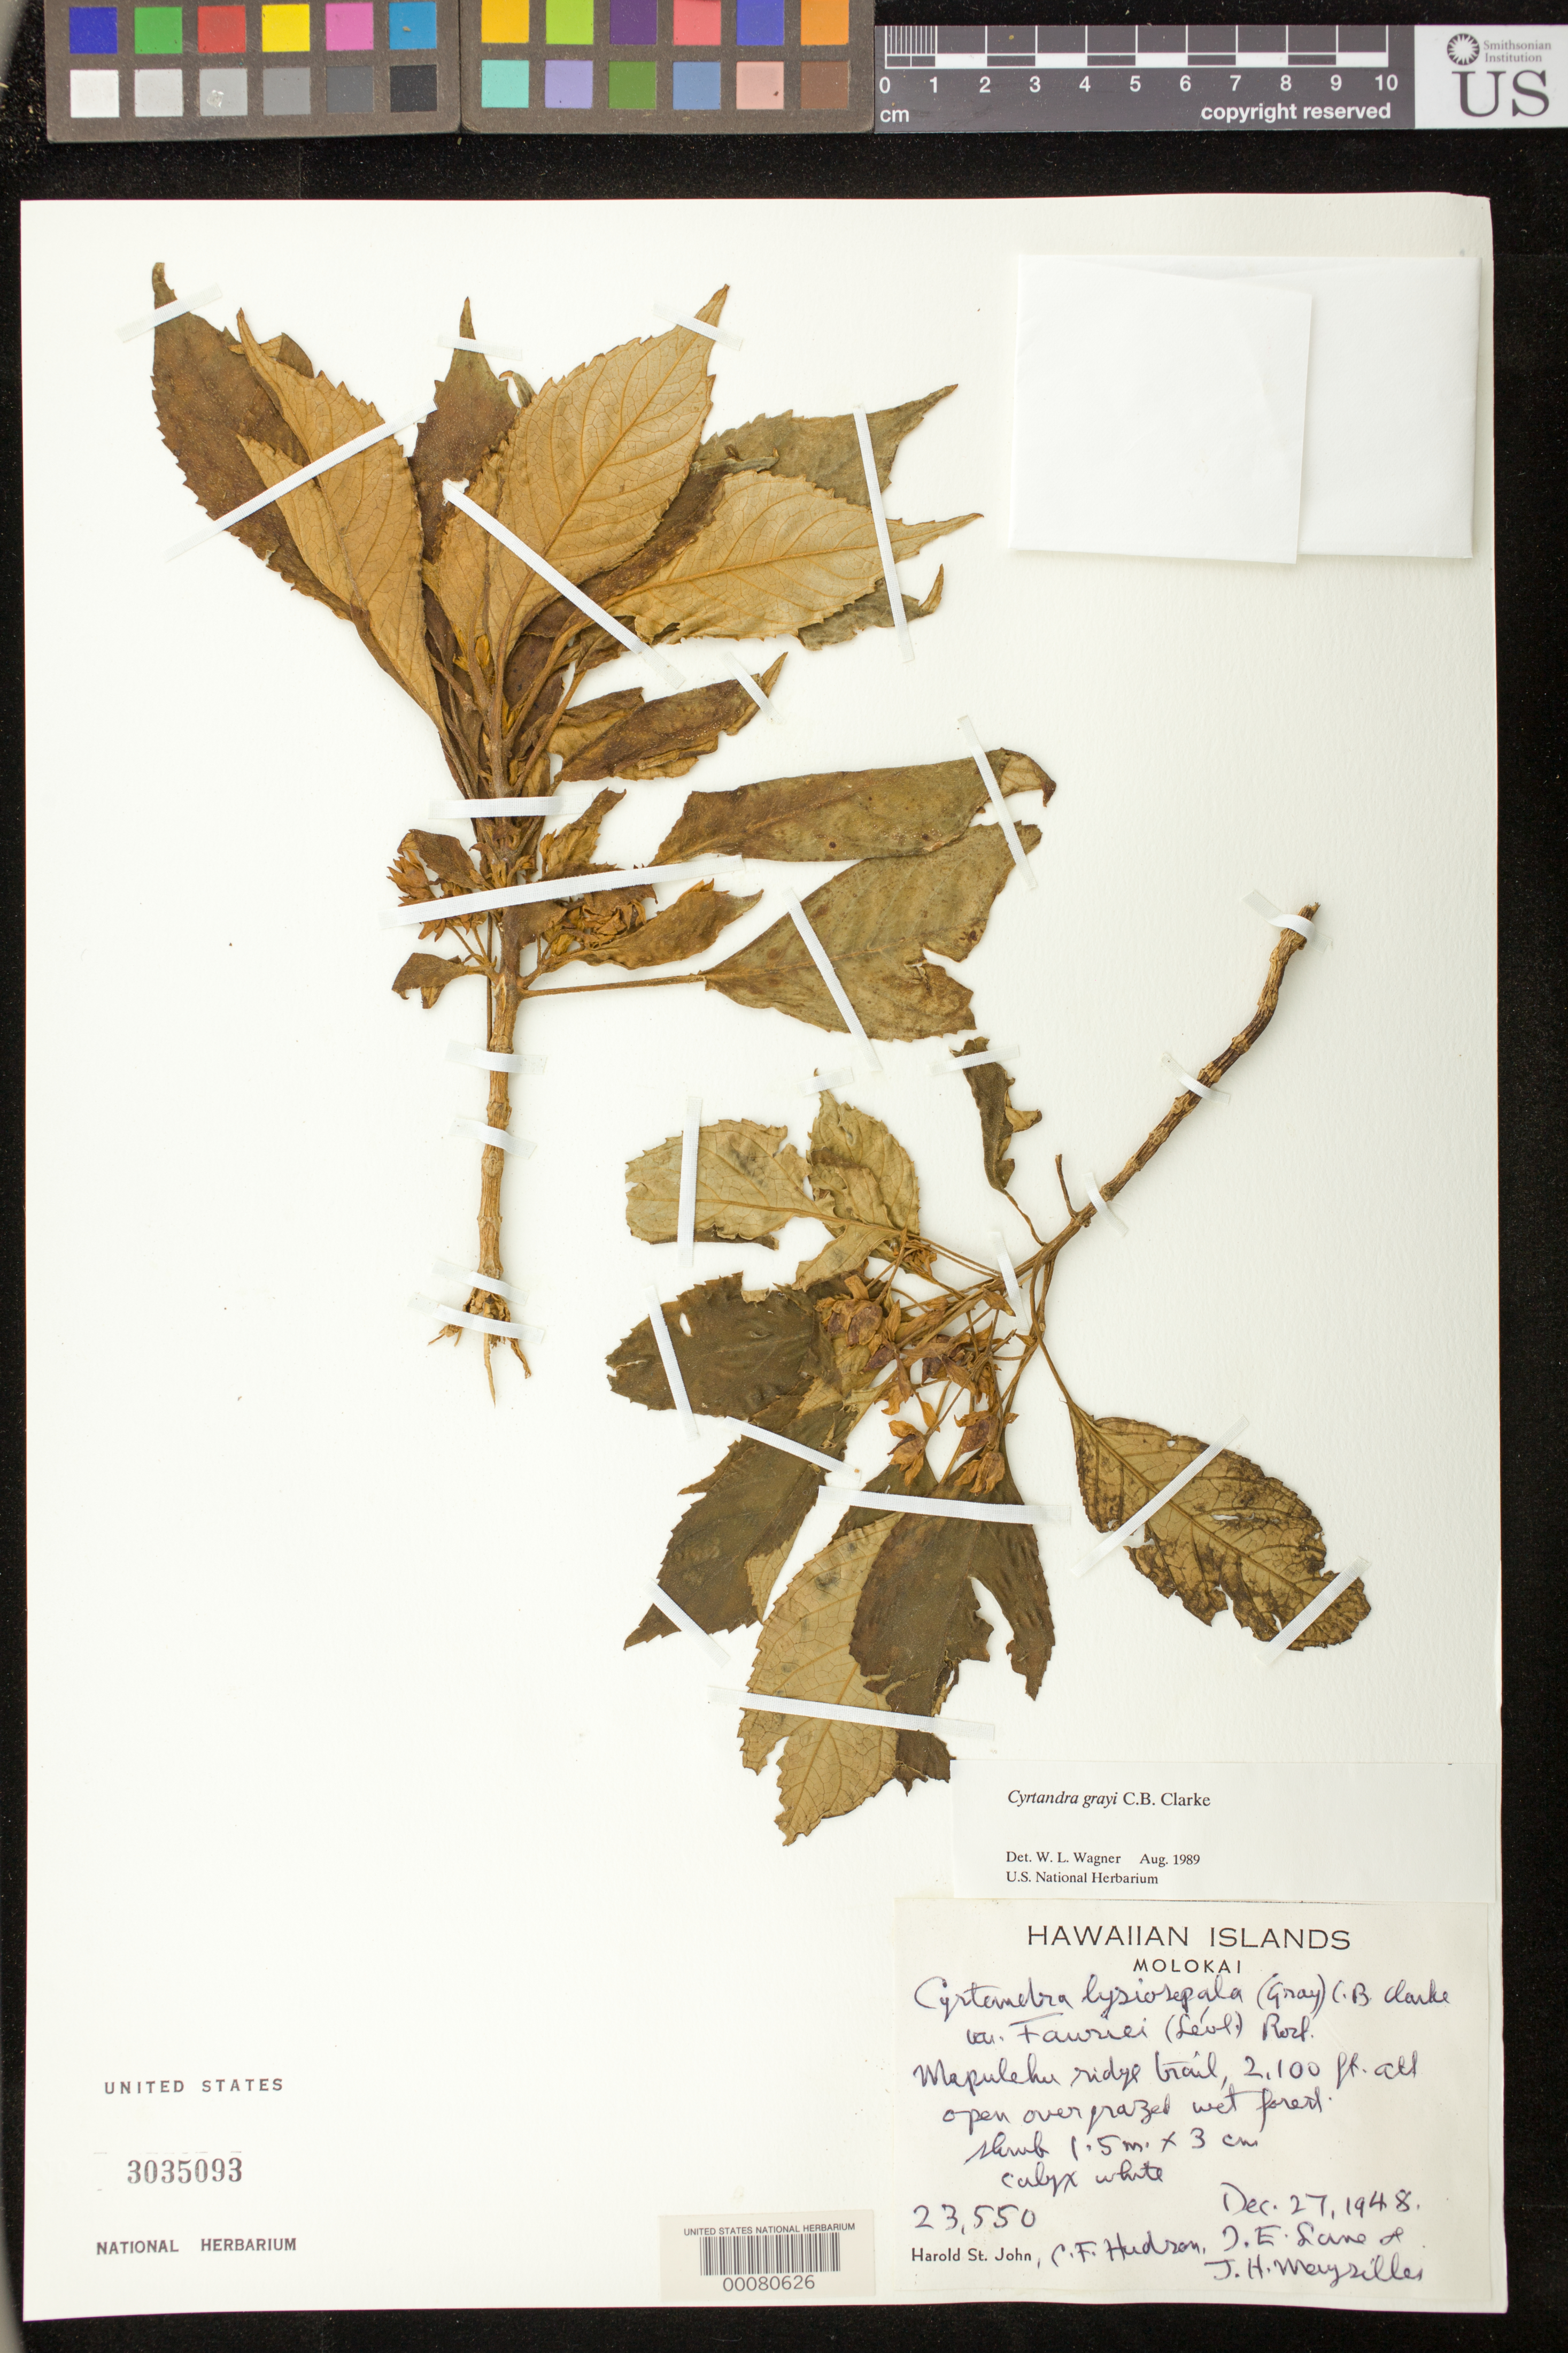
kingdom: Plantae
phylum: Tracheophyta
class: Magnoliopsida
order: Lamiales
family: Gesneriaceae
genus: Cyrtandra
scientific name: Cyrtandra grayi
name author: C.B. Clarke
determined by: Wagner, W. L., (BOT), Smithsonian Institution - National Museum of Natural History (UNITED STATES)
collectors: H. St. John & et al.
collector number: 23550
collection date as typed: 27 Dec 1948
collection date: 1948-12-27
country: United States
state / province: Hawaii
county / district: Maui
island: Moloka'i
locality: Mapulehu ridge trail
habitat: Open overgrazed wet forest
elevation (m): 640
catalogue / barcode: US 3035093